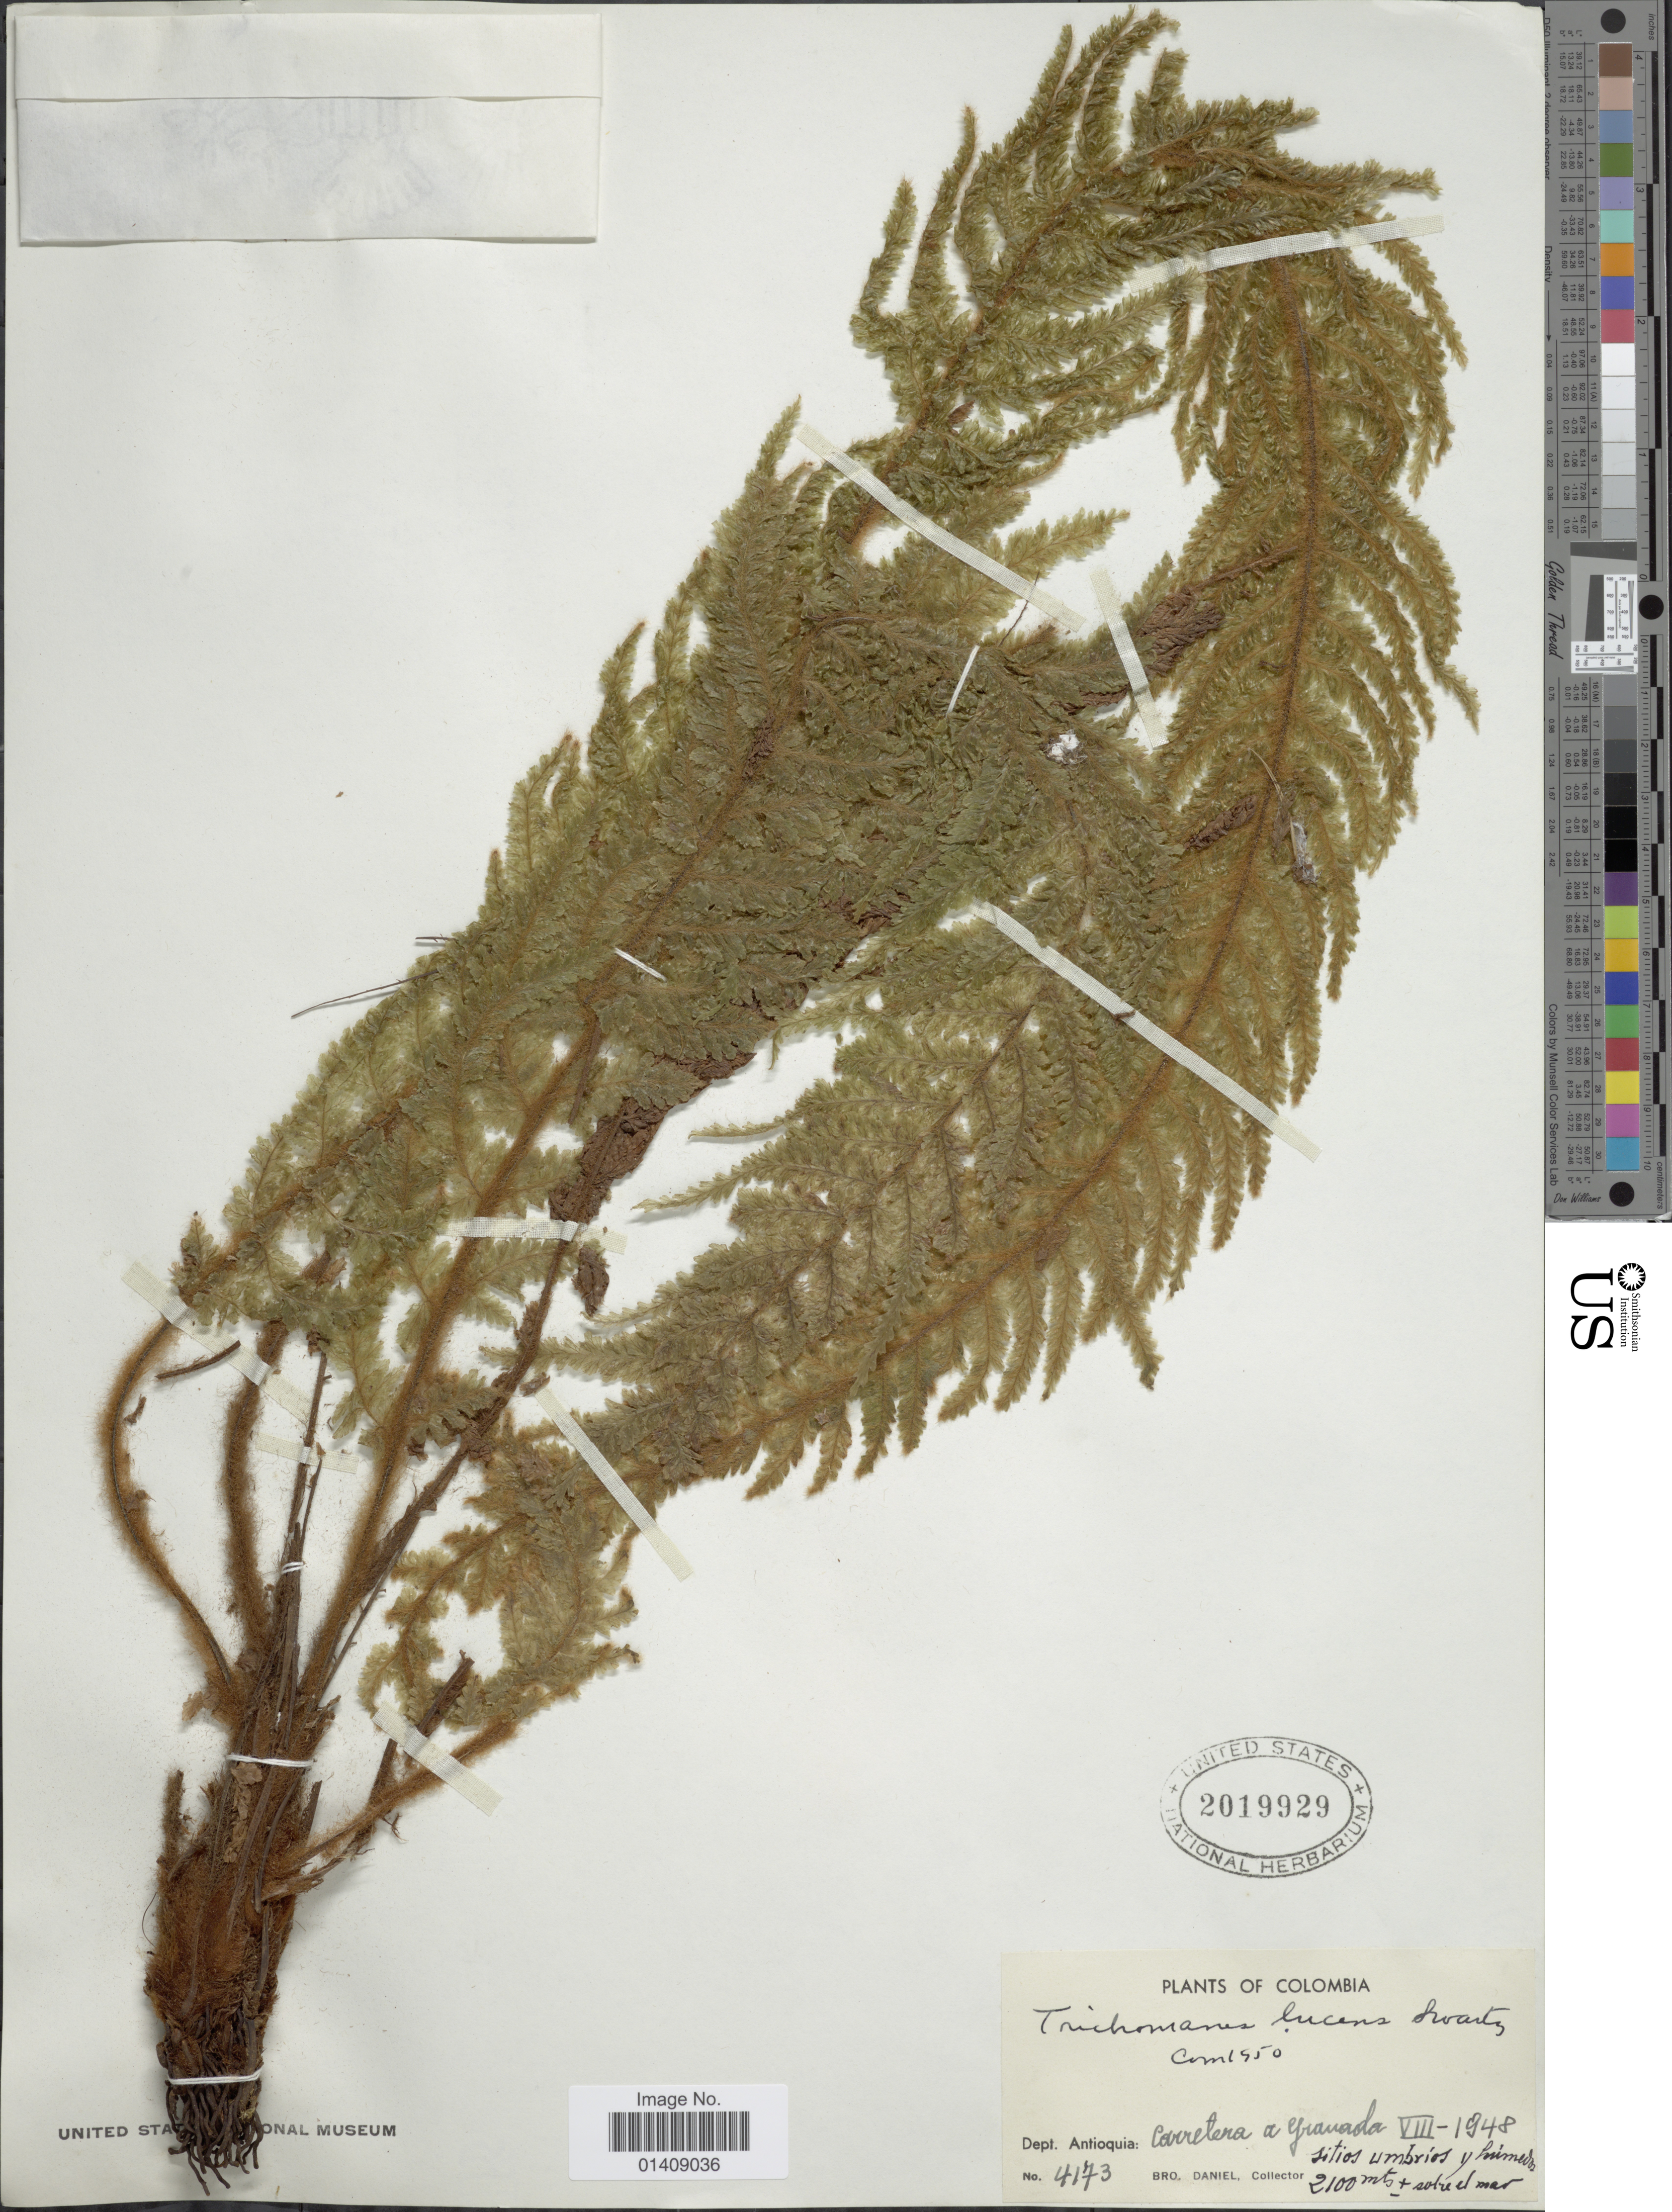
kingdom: Plantae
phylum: Tracheophyta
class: Polypodiopsida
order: Hymenophyllales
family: Hymenophyllaceae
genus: Trichomanes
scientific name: Trichomanes lucens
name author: Sw.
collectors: Bro. Daniel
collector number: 4173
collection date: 1948-08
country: Colombia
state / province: Antioquia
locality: Carretera a Granada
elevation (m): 2100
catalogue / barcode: US 2019929